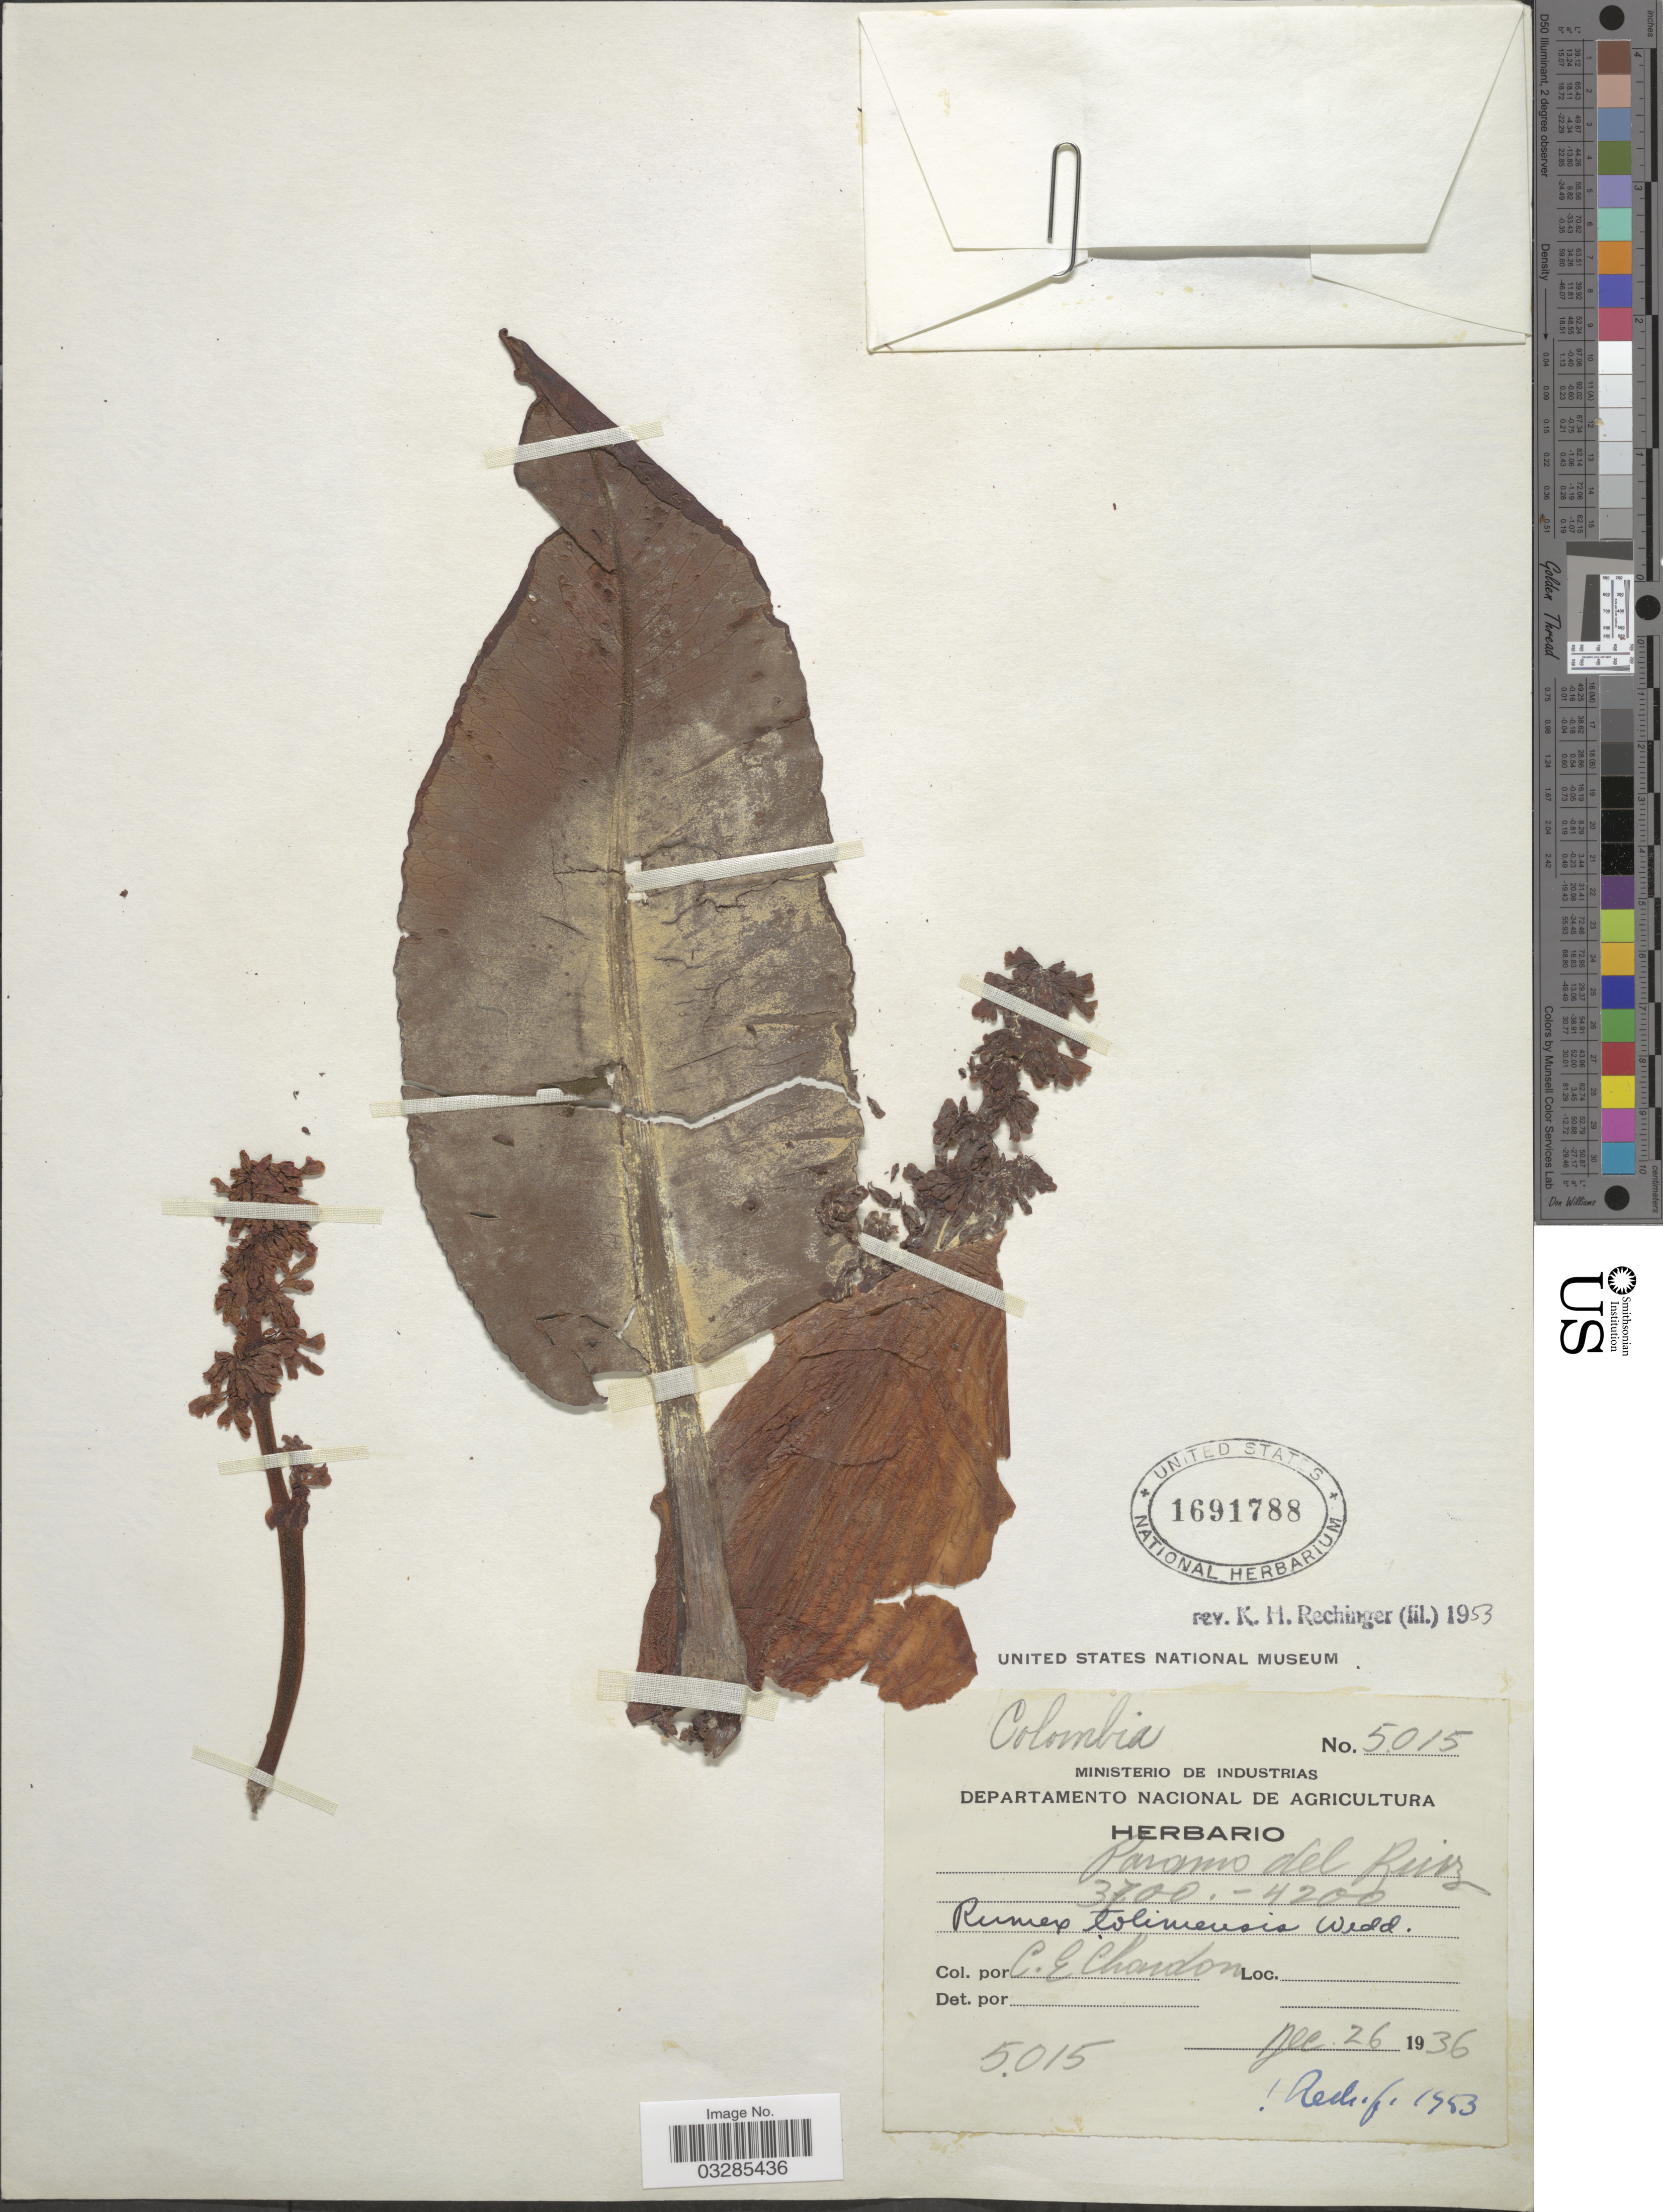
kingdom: Plantae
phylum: Tracheophyta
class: Magnoliopsida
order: Caryophyllales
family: Polygonaceae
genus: Rumex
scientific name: Rumex tolimensis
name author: Wedd.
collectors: C. E. Chardón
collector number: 5015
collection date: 1936-12-26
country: Colombia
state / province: Caldas/Tolima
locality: Paramo del Ruiz.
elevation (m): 3700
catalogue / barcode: US 1691788